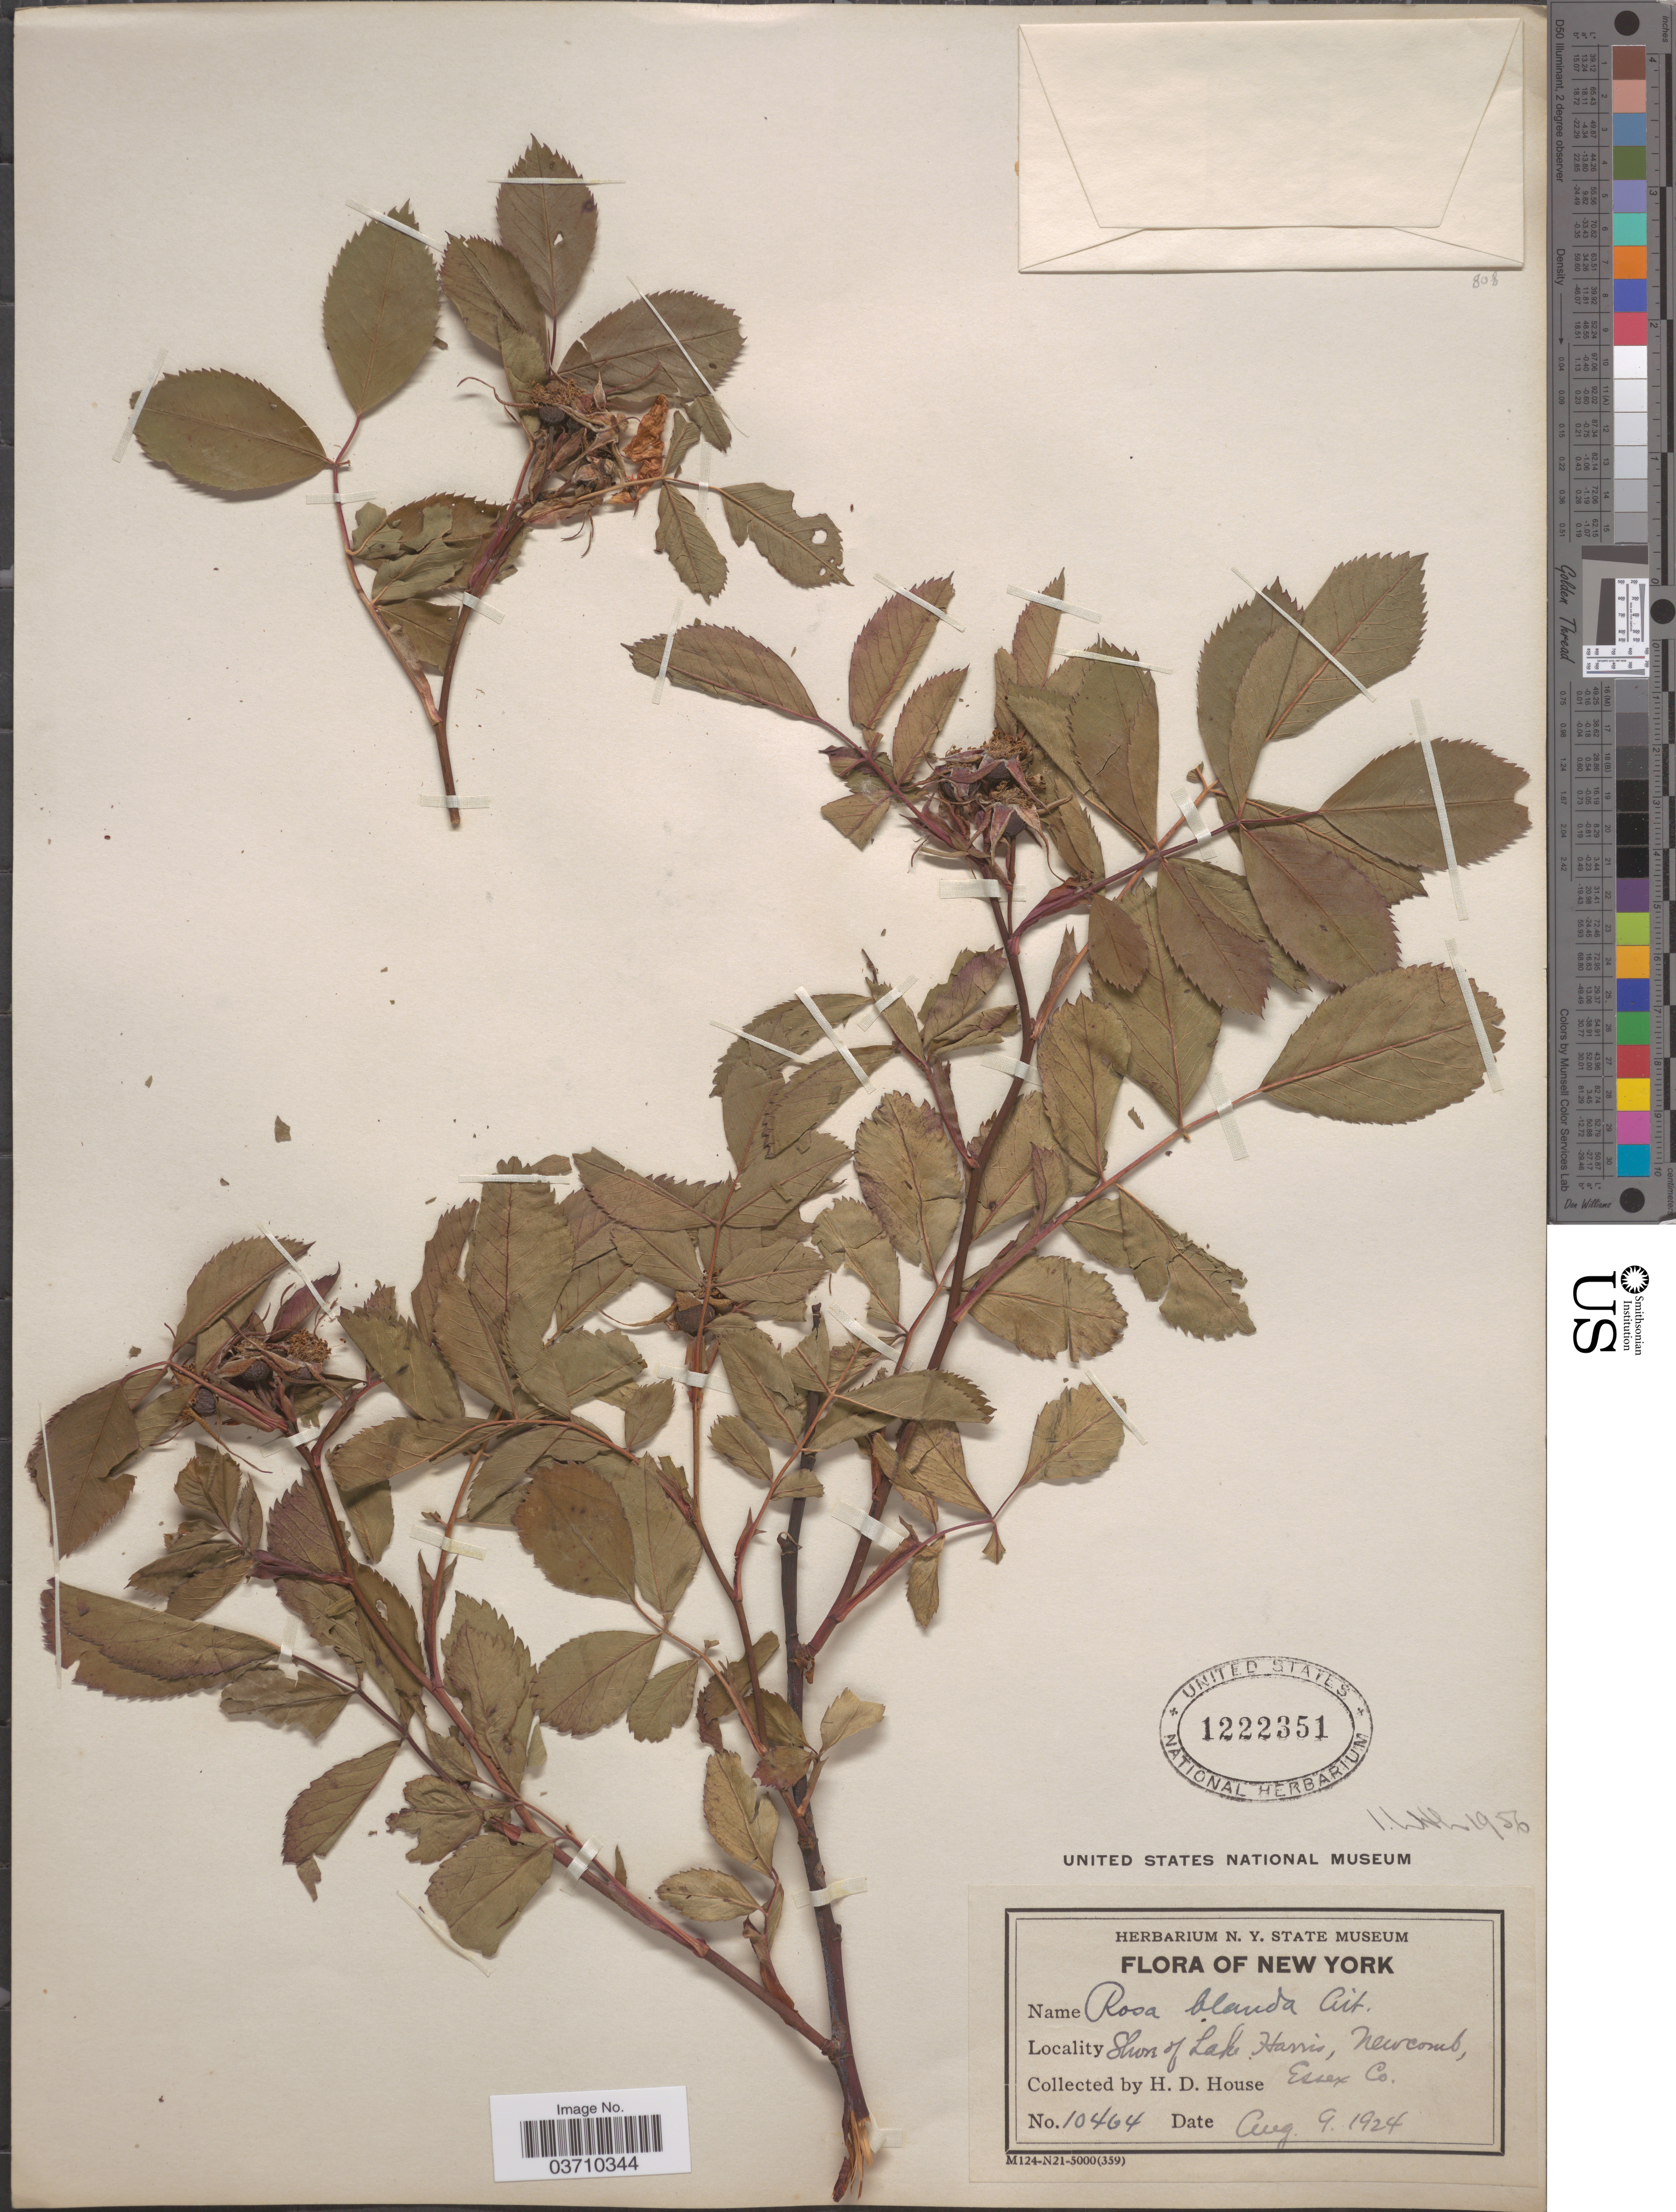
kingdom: Plantae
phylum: Tracheophyta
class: Magnoliopsida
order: Rosales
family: Rosaceae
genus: Rosa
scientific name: Rosa blanda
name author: Aiton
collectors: H. D. House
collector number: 10464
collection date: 1924-08-09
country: United States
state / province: New York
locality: Shore of Lake Harris, Newcomb, Essex Co.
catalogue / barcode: US 1222351